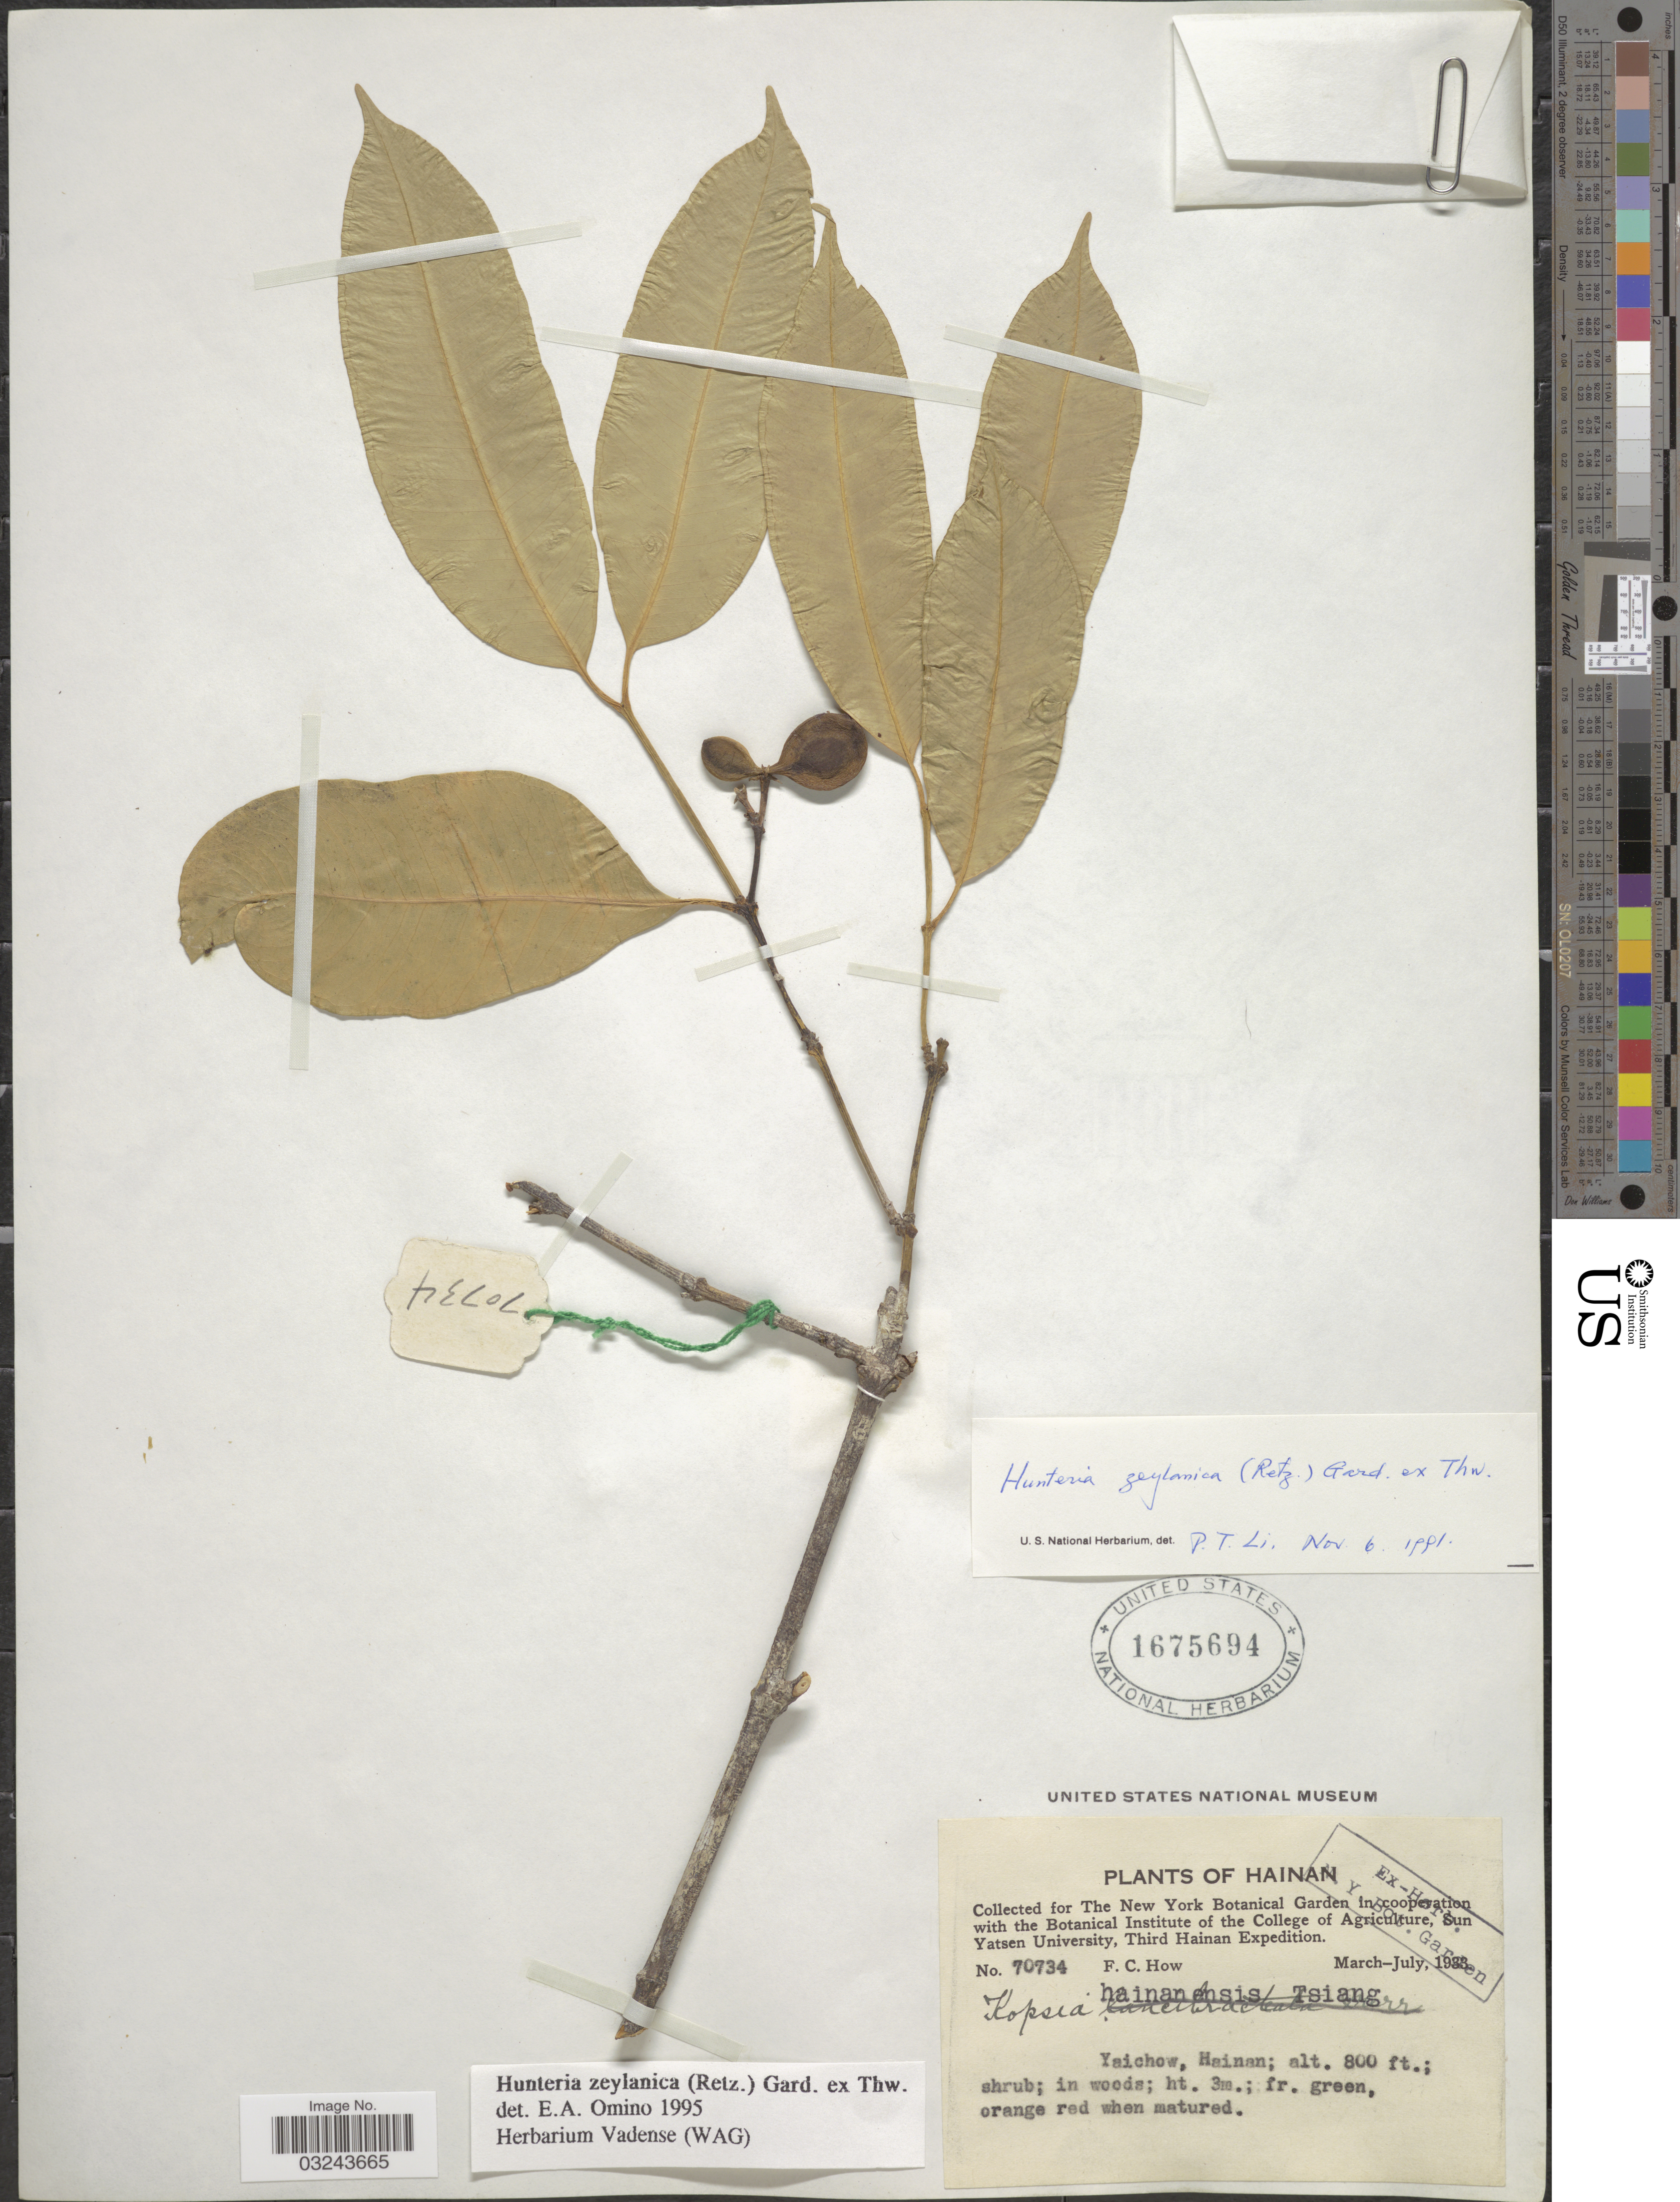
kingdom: Plantae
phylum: Tracheophyta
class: Magnoliopsida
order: Gentianales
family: Apocynaceae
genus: Hunteria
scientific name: Hunteria zeylanica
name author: (Retz.) Gardner ex Thwaites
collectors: F. C. How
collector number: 70734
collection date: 1933-03/1933-07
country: China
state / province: Hainan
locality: Yaichow.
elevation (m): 244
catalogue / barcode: US 1675694